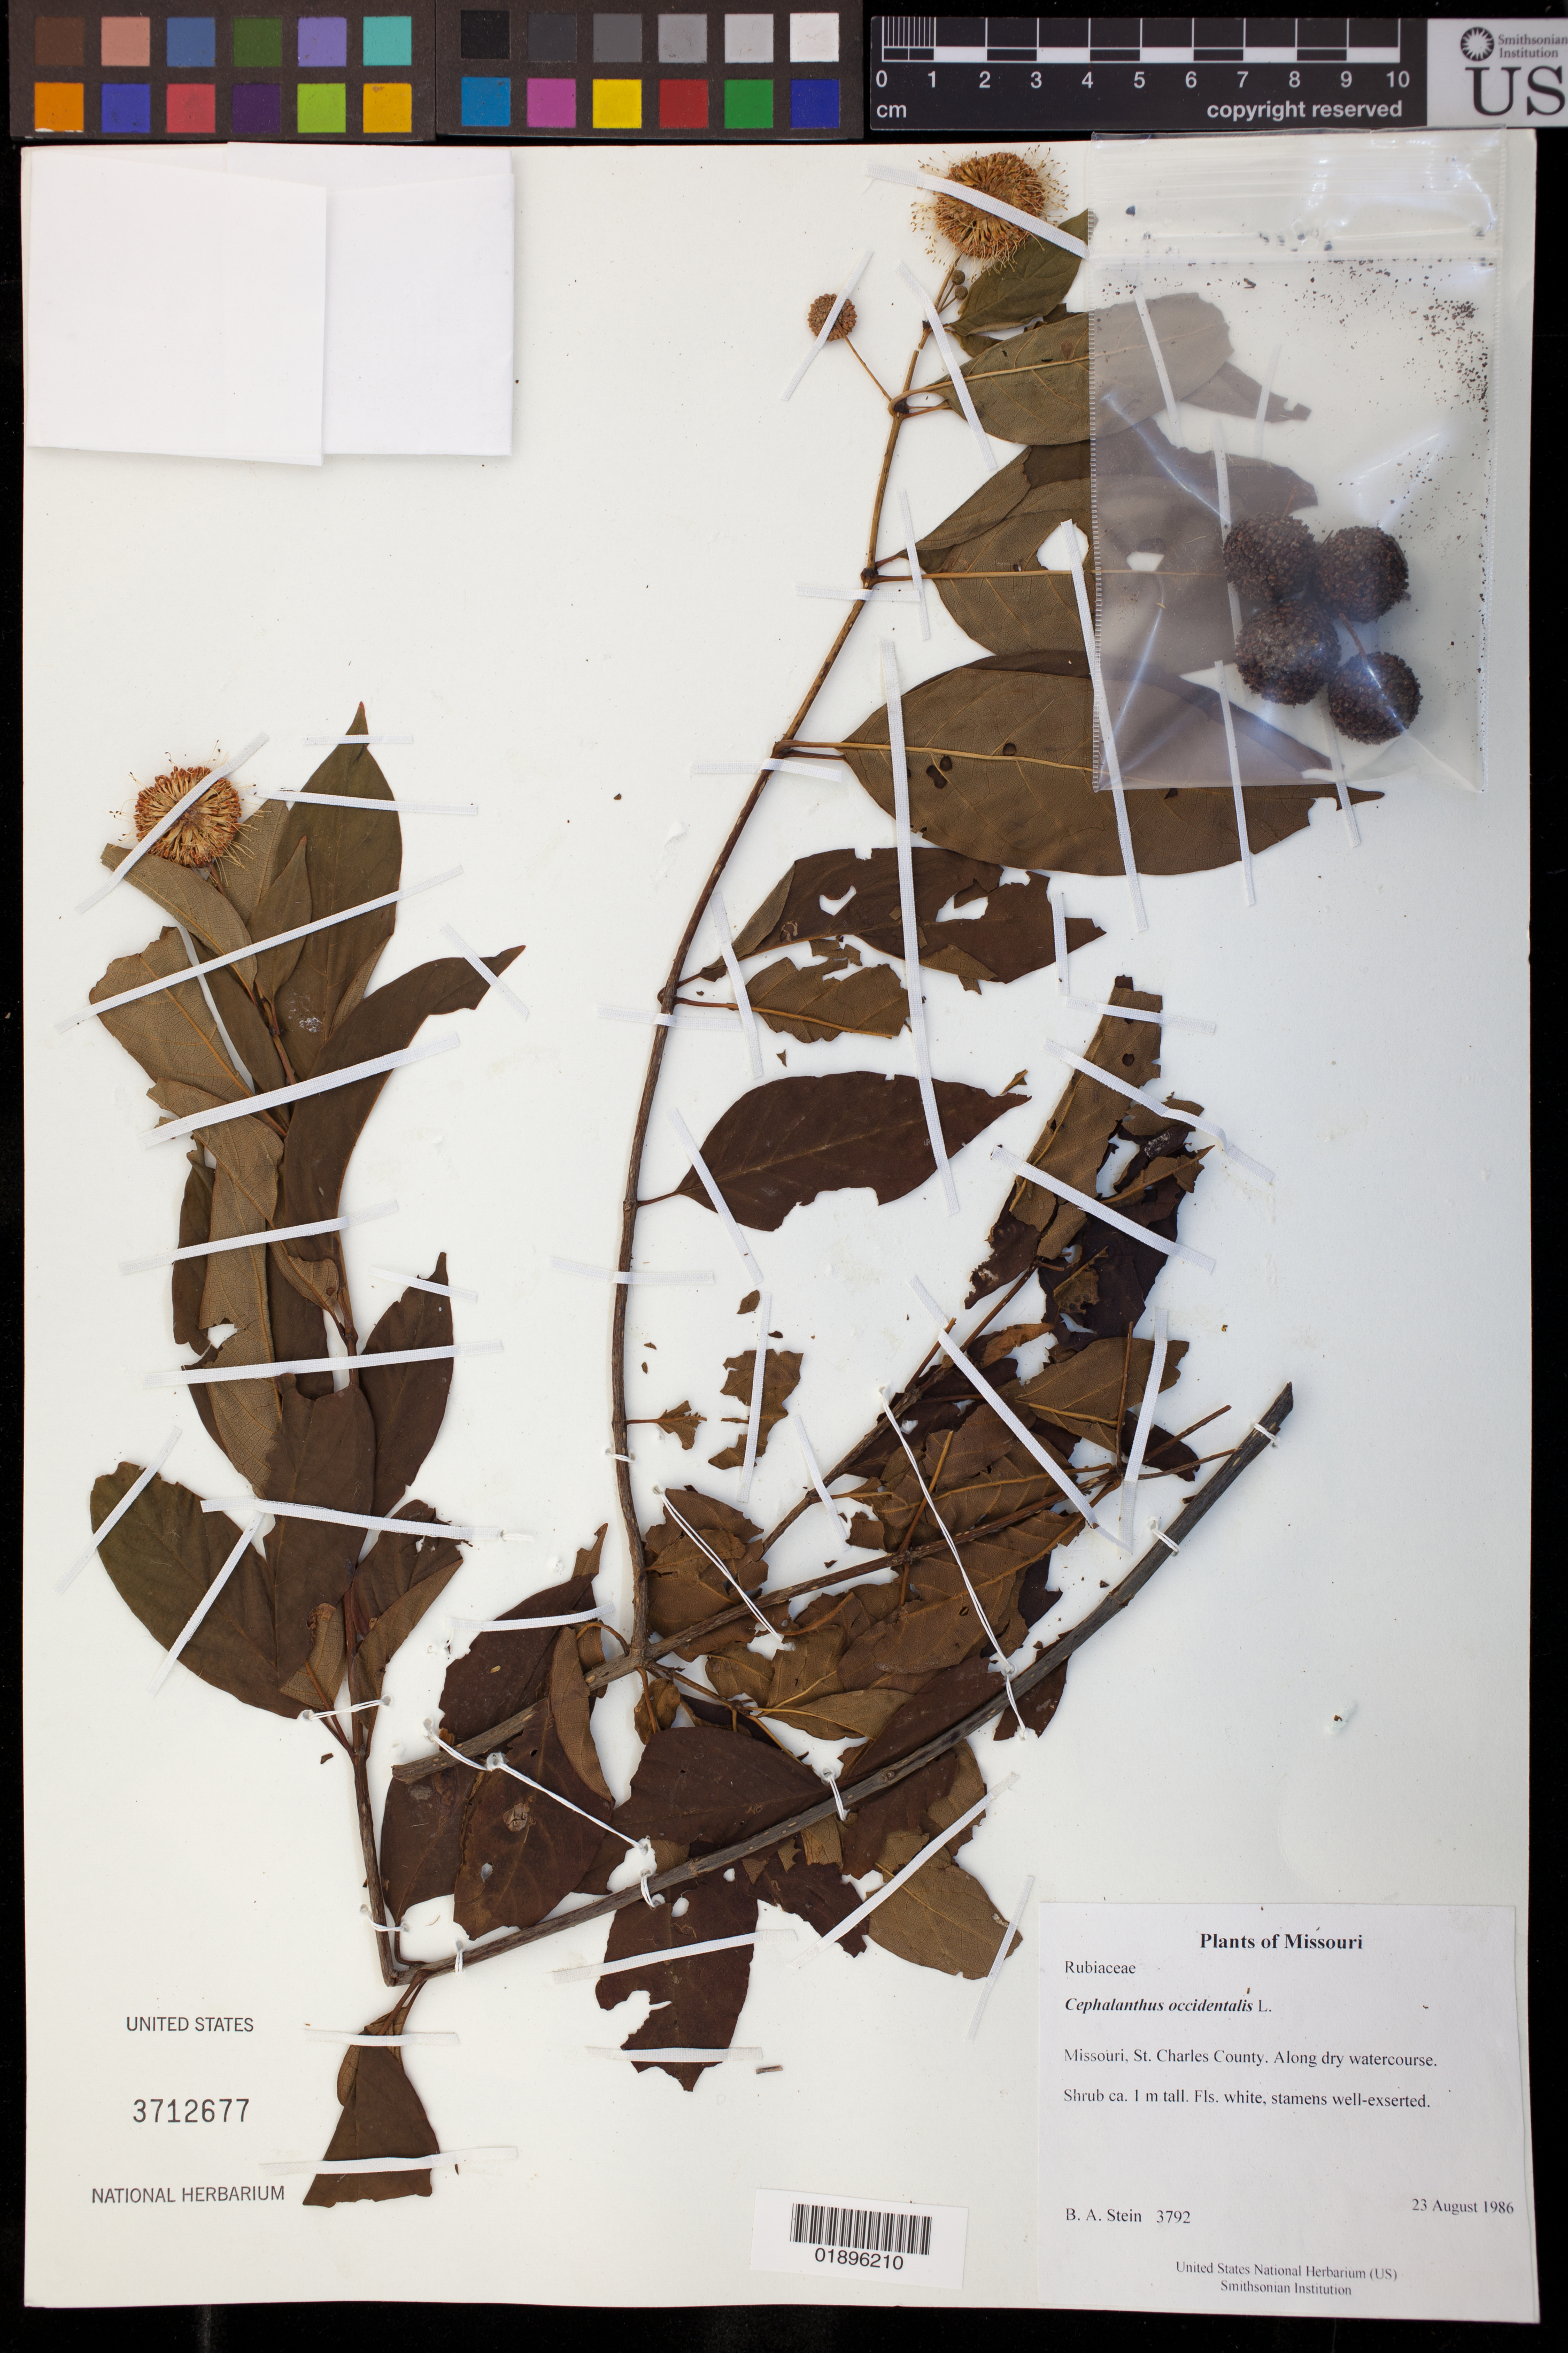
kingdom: Plantae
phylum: Tracheophyta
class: Magnoliopsida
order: Gentianales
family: Rubiaceae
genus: Cephalanthus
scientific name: Cephalanthus occidentalis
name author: L.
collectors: B. A. Stein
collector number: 3792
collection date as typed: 23 August 1986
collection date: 1986-08-23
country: United States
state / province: Missouri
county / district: St. Charles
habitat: Along dry watercourse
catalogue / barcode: US 3712677